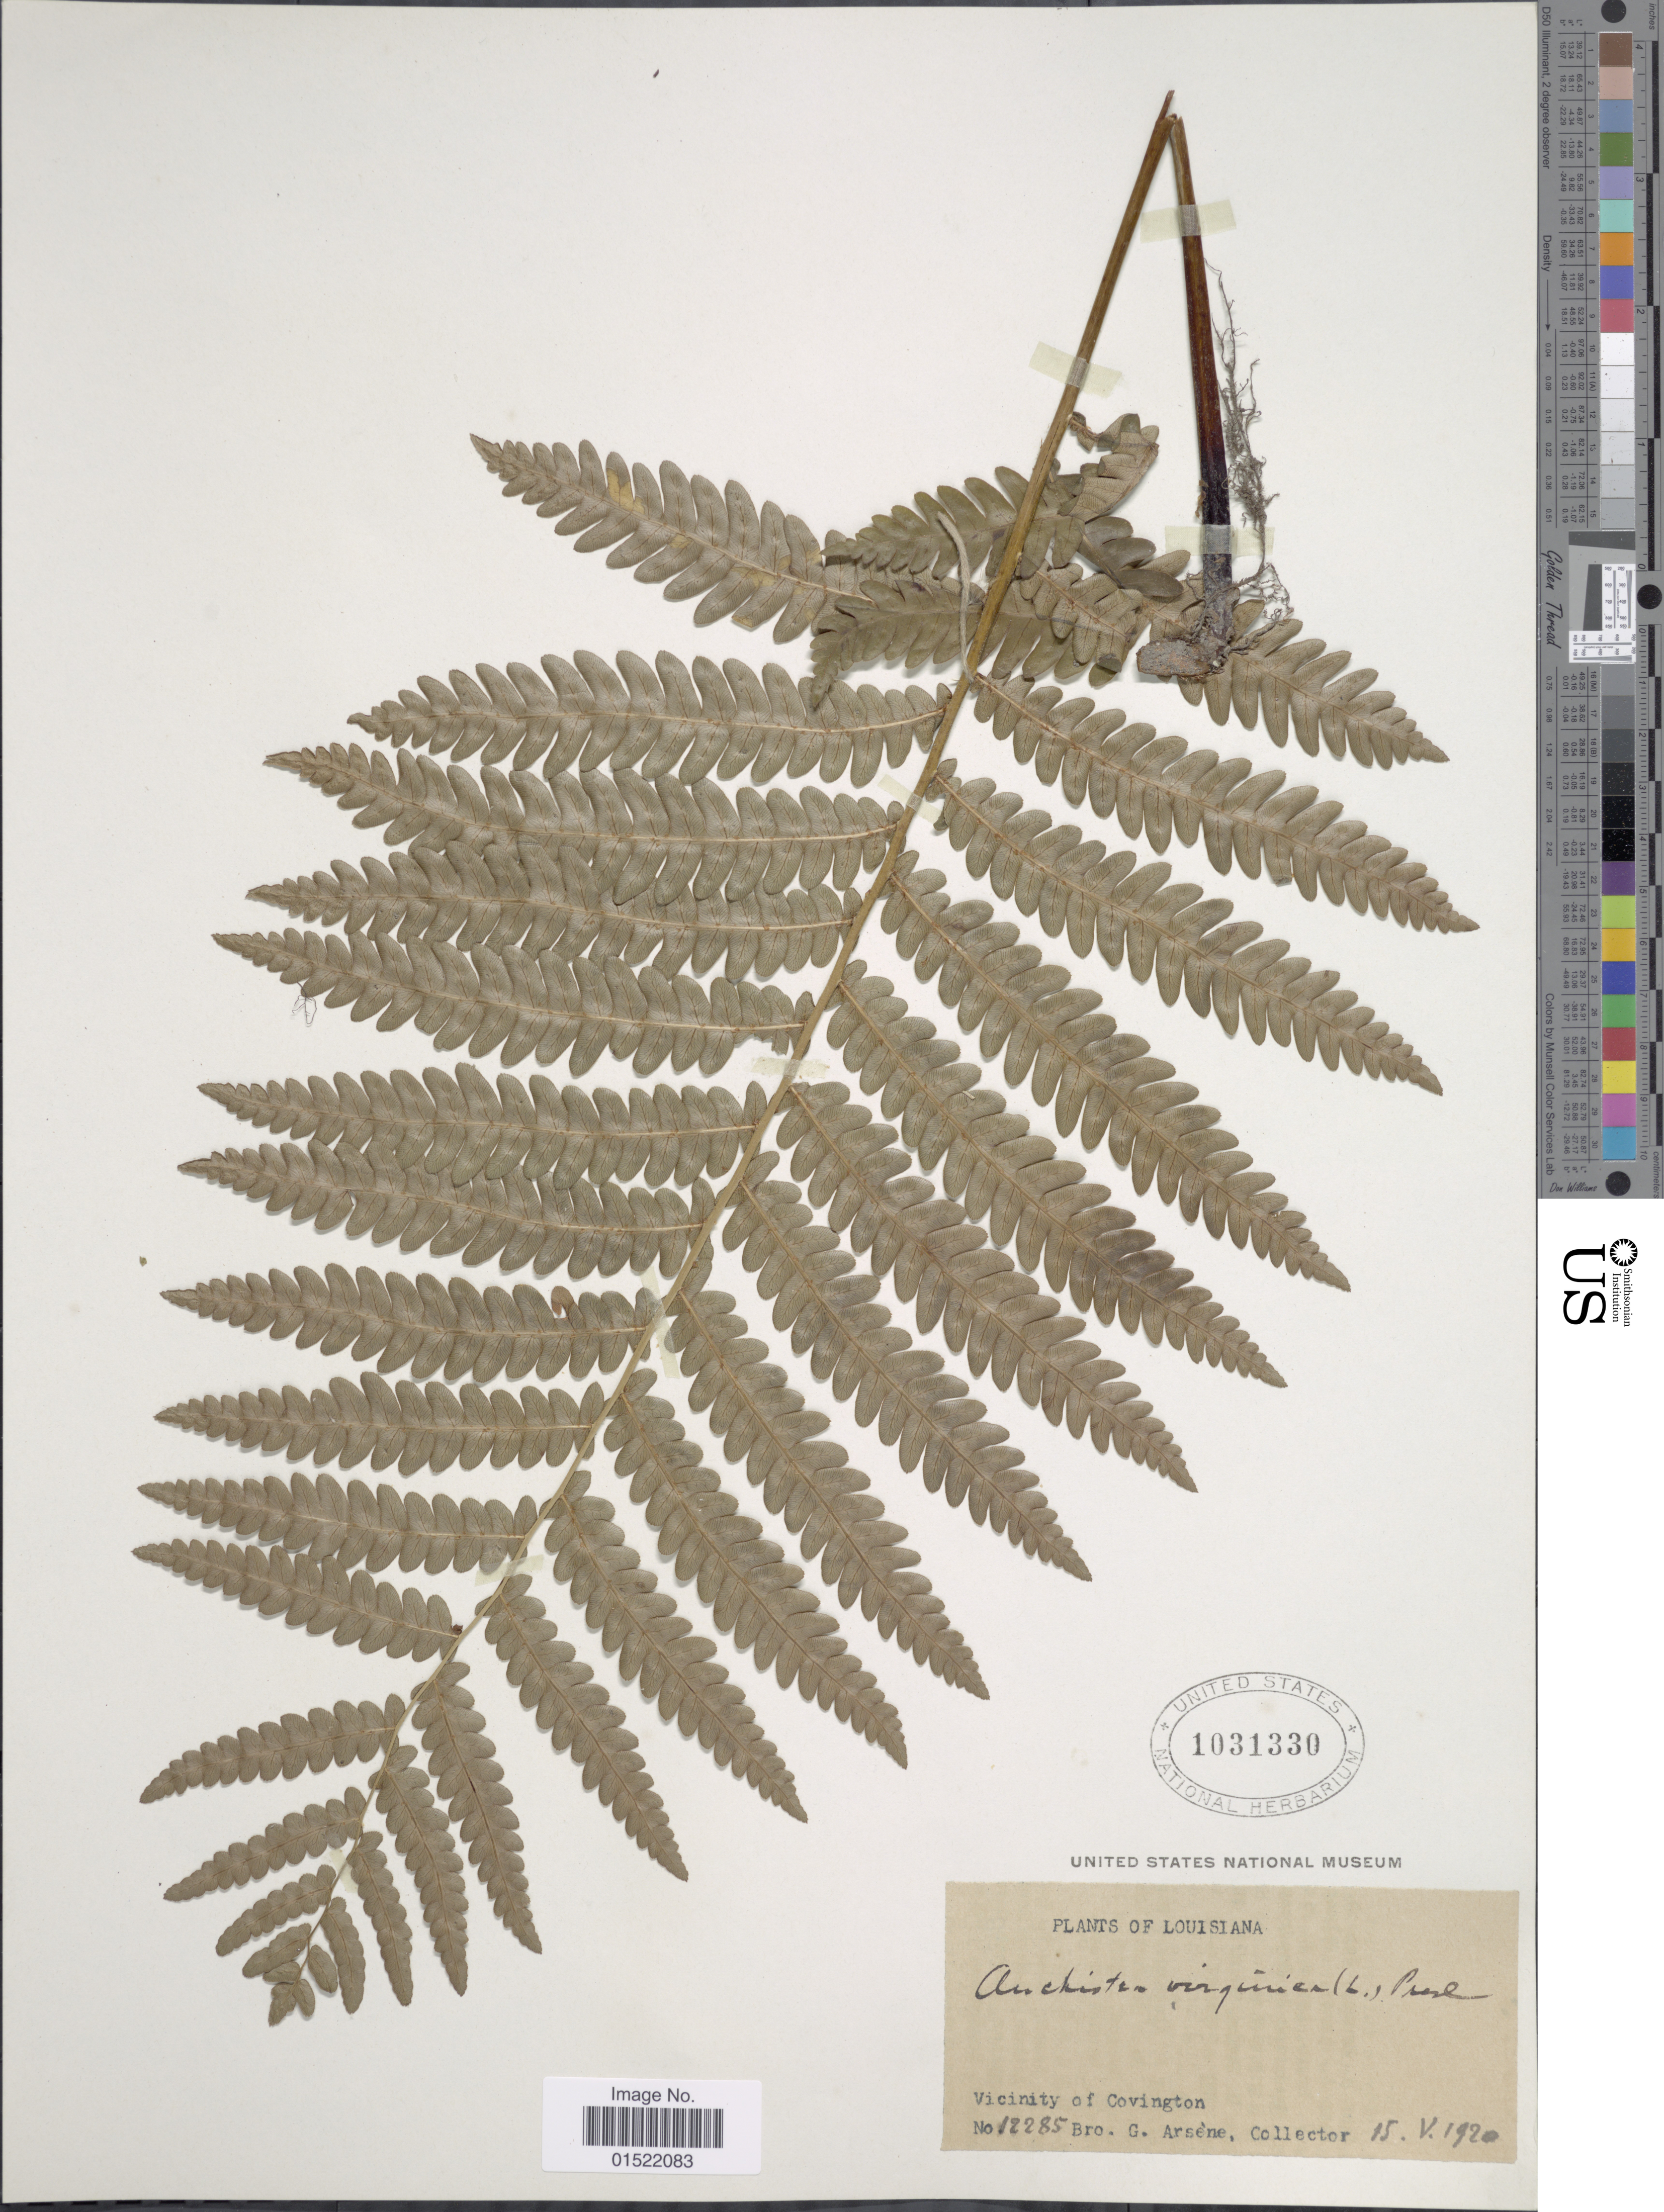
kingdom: Plantae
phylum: Tracheophyta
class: Polypodiopsida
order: Polypodiales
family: Blechnaceae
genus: Woodwardia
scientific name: Woodwardia virginica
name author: (L.) R.M. Sm.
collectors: Bro. G. Arsène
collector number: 12285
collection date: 1920-05-15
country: United States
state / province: Louisiana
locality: Vicinity of Covington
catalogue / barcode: US 1031330